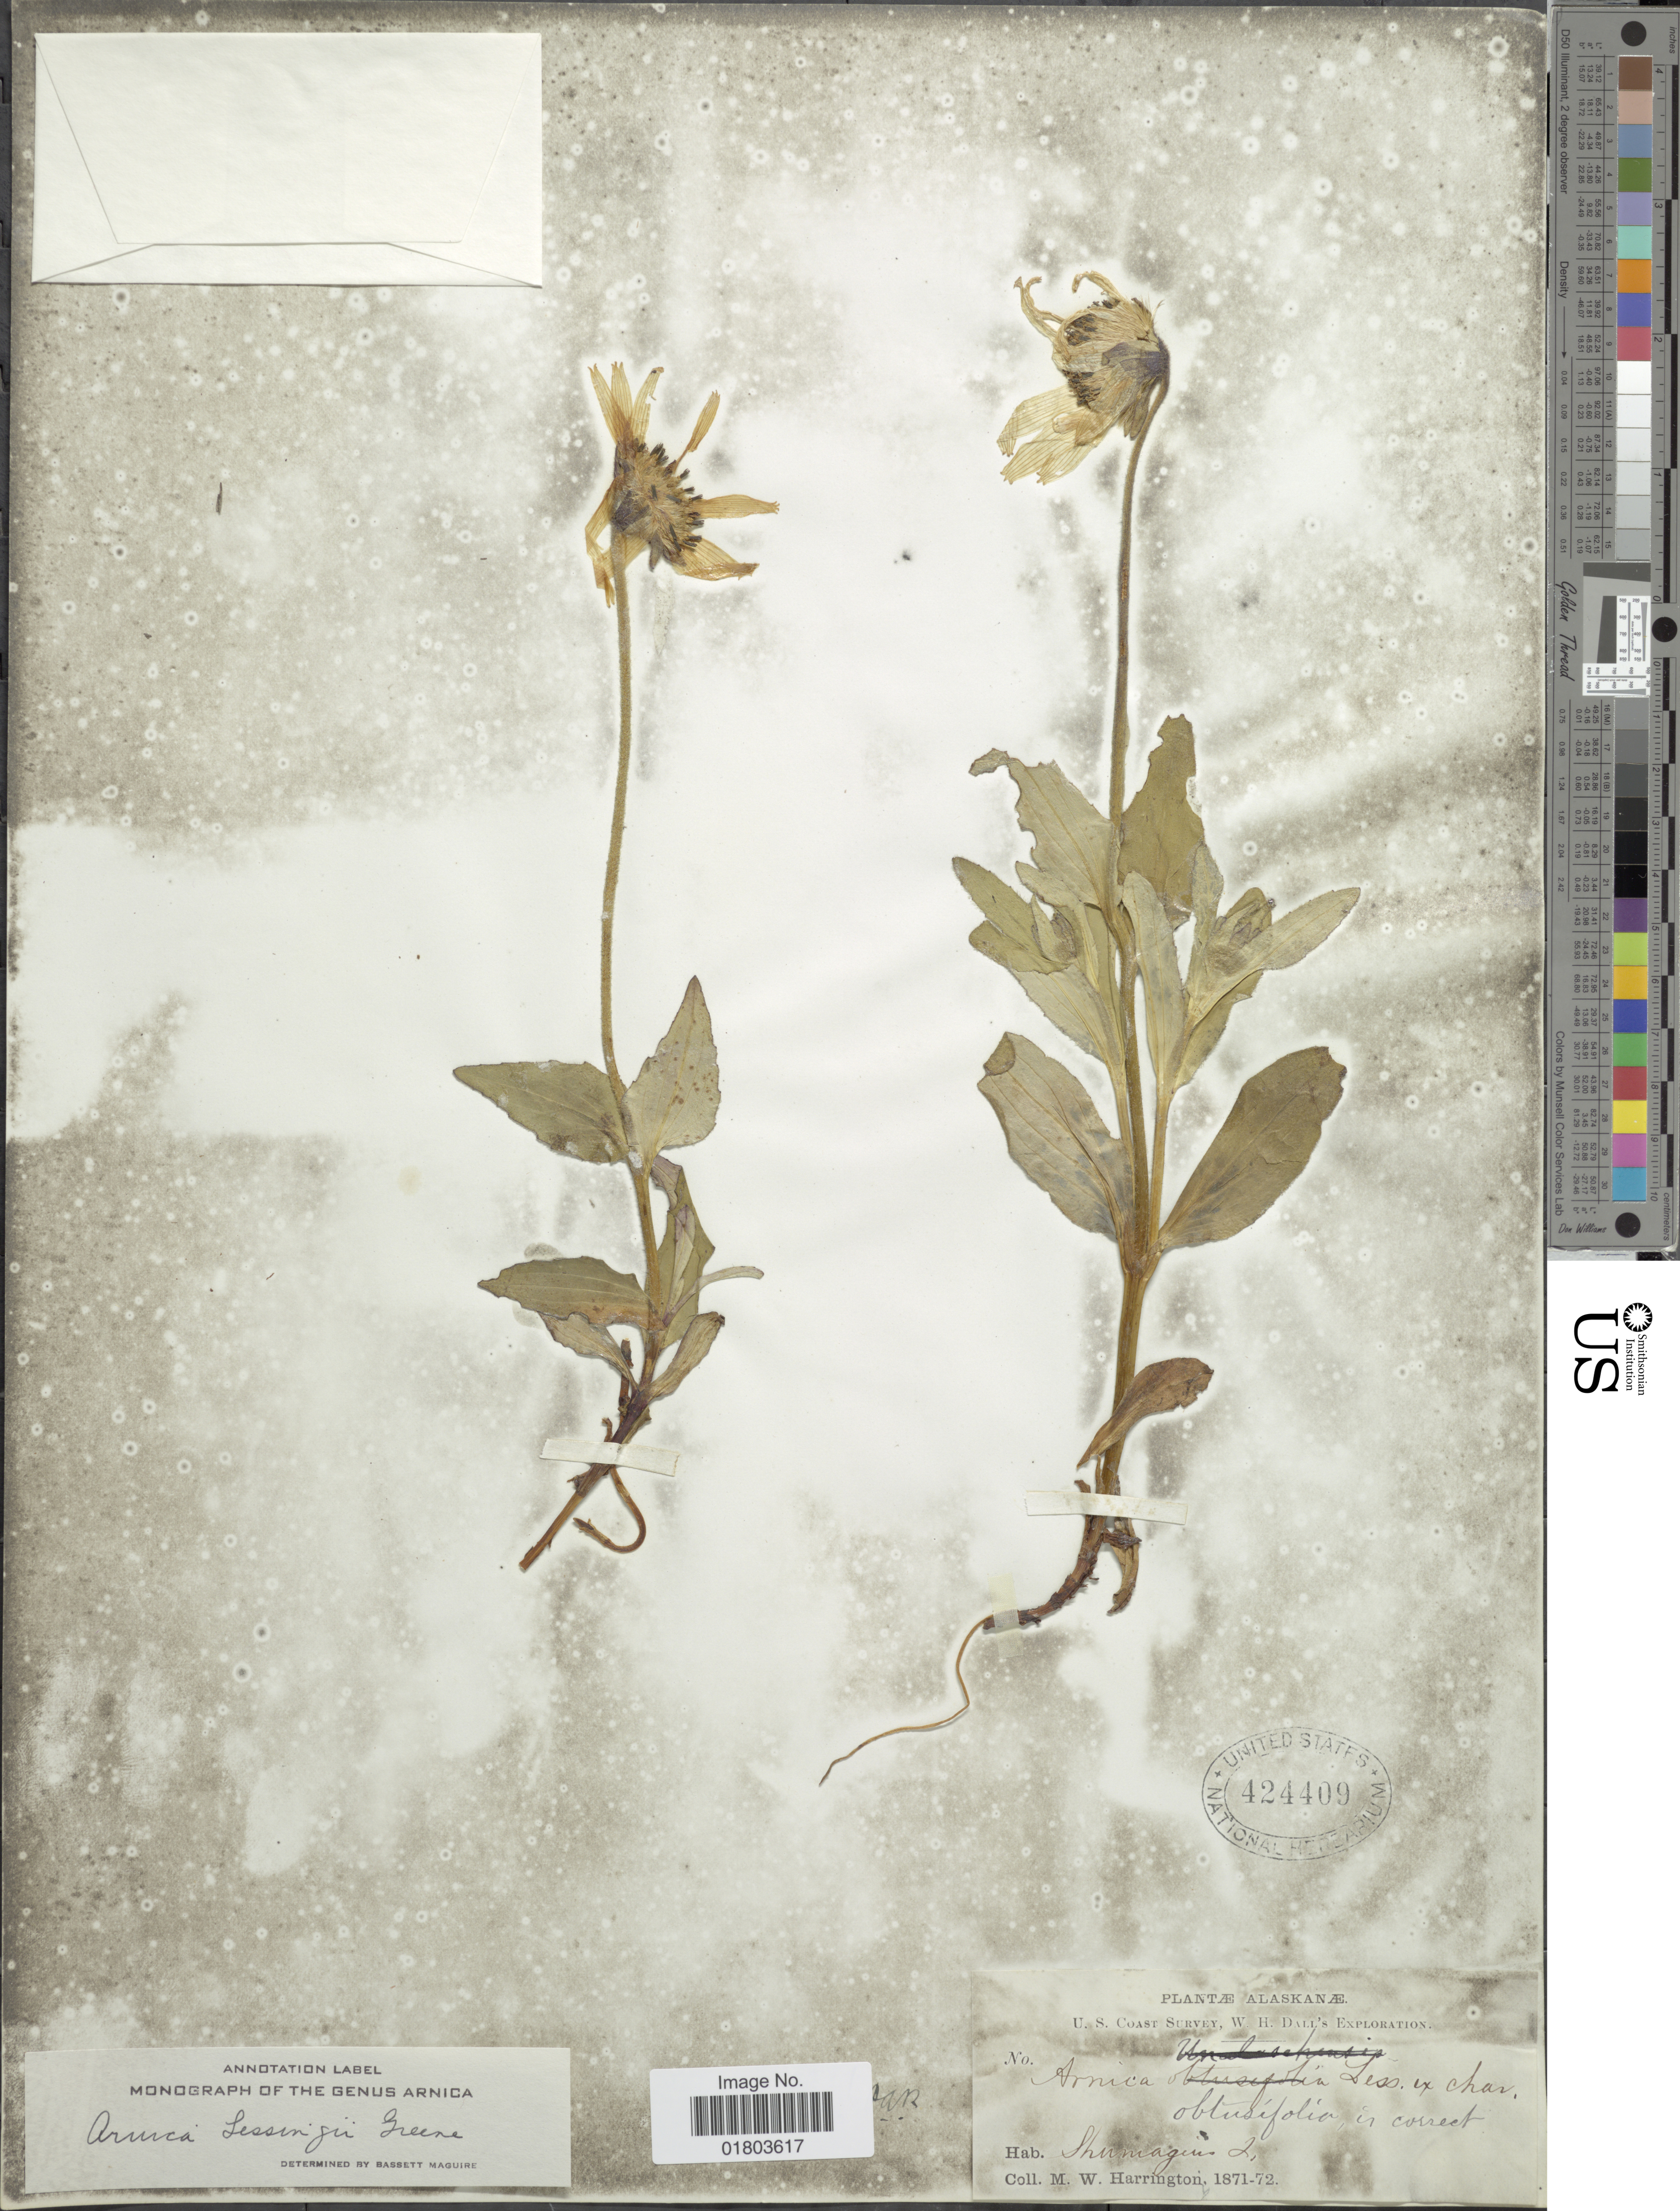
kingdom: Plantae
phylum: Tracheophyta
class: Magnoliopsida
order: Asterales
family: Asteraceae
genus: Arnica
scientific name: Arnica lessingii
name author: (Torr. & A. Gray) Greene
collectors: M. W. Harrington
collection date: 1871/1872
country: United States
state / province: Alaska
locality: Shumagin I.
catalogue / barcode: US 424409